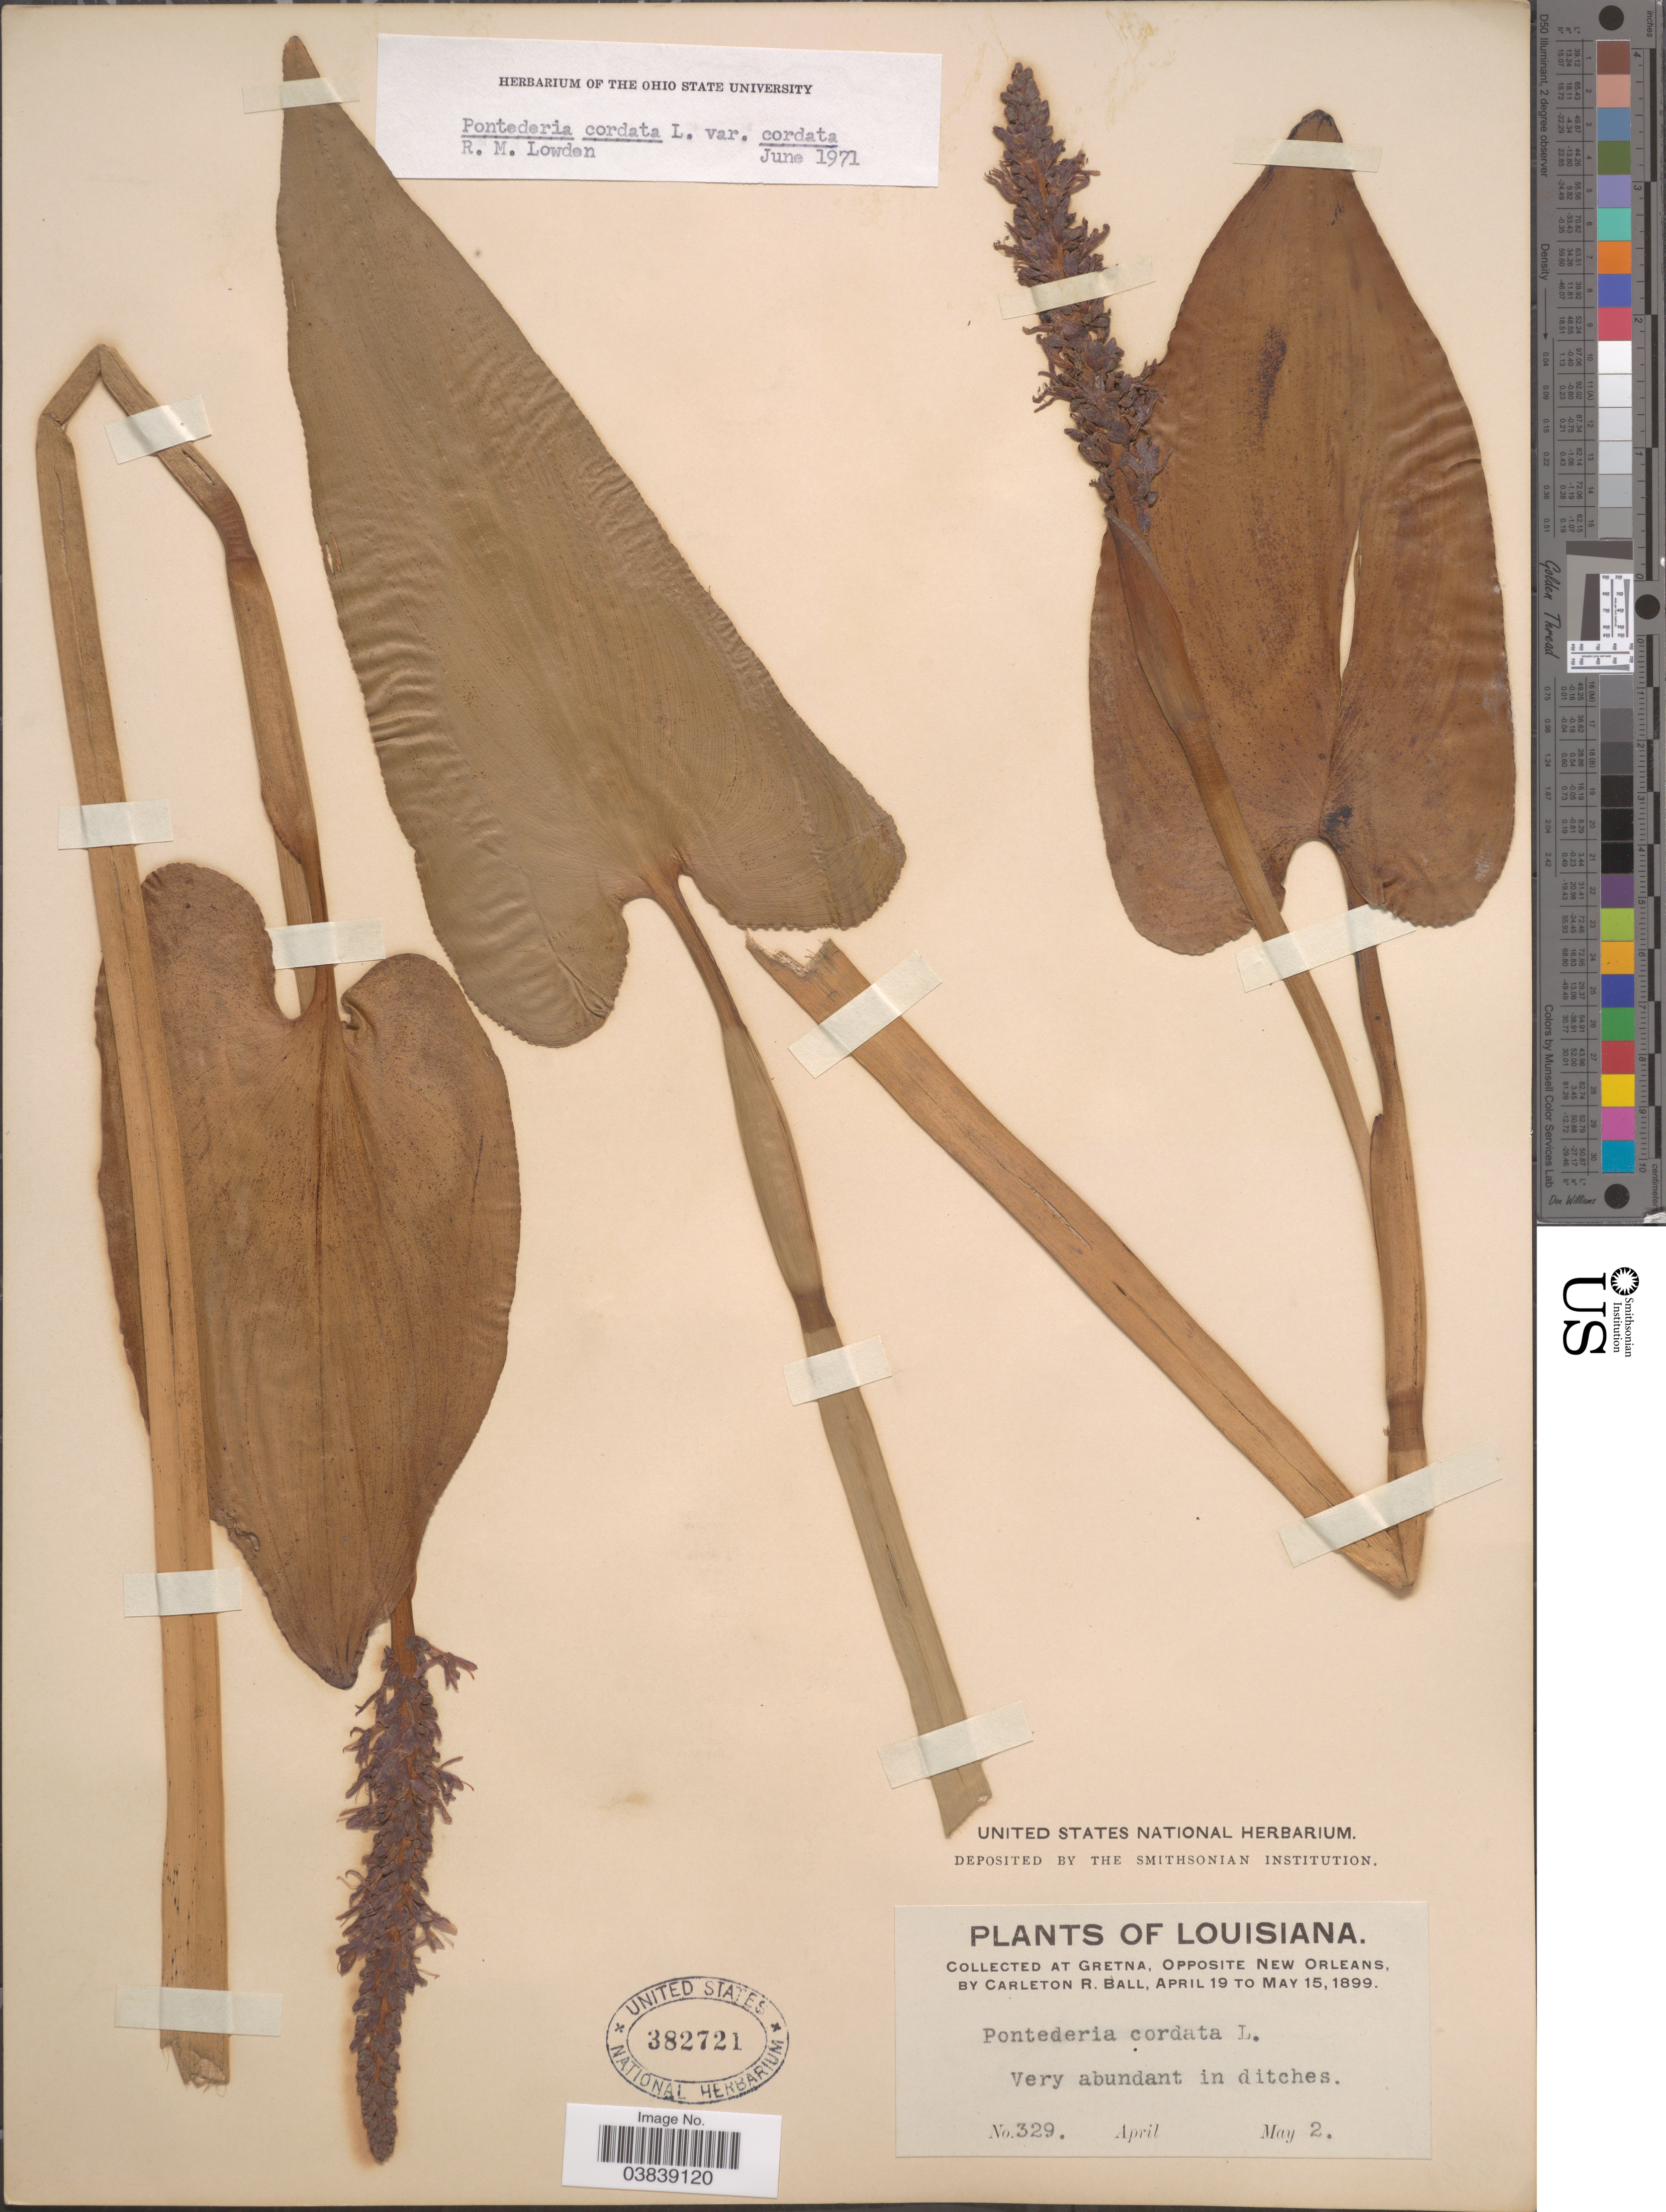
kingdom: Plantae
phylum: Tracheophyta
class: Liliopsida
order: Commelinales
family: Pontederiaceae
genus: Pontederia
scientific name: Pontederia cordata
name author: L.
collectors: C. R. Ball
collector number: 329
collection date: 1899-05-02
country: United States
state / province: Louisiana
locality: Gretna, opposite New Orleans.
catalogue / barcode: US 382721